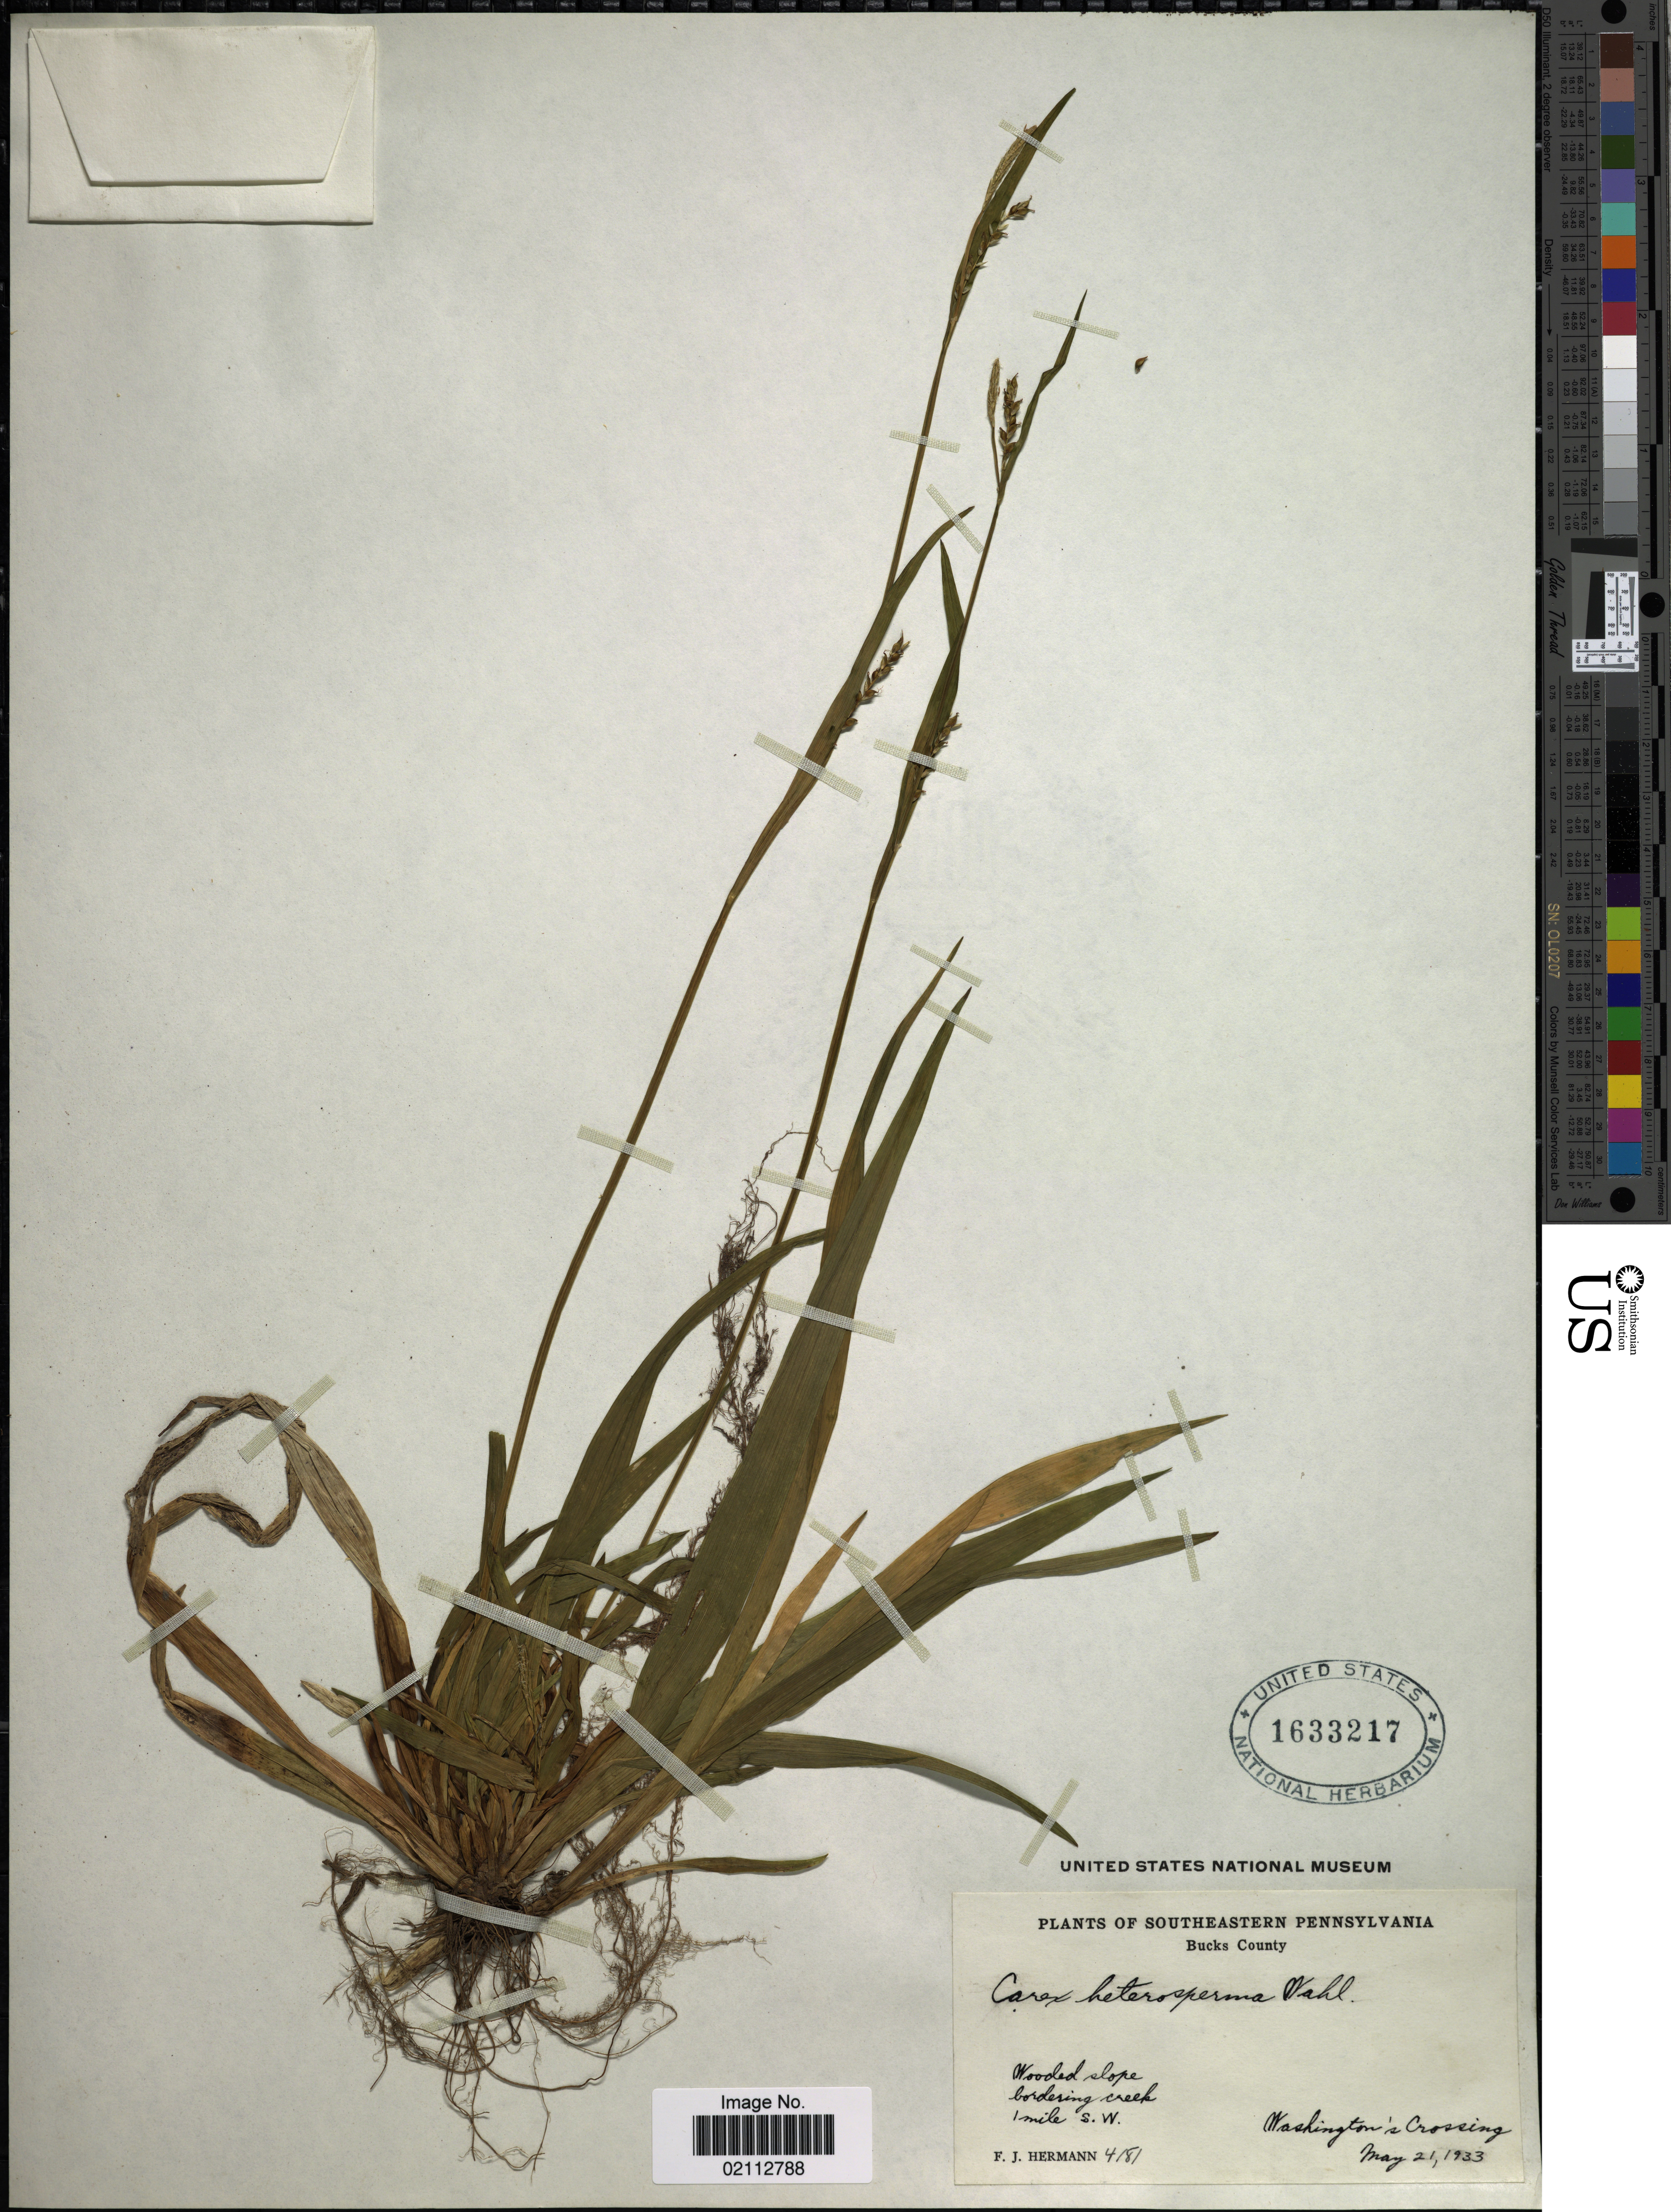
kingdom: Plantae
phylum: Tracheophyta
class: Liliopsida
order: Poales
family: Cyperaceae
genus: Carex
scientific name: Carex laxiflora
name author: Lam.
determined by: Bryson, C. T.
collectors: F. J. Hermann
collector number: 4181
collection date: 1933-05-21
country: United States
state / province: Pennsylvania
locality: Southeastern Pennsylvania. Bucks County. Wooded slope bordering creek 1 mile S.W. Washington's Crossing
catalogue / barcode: US 1633217